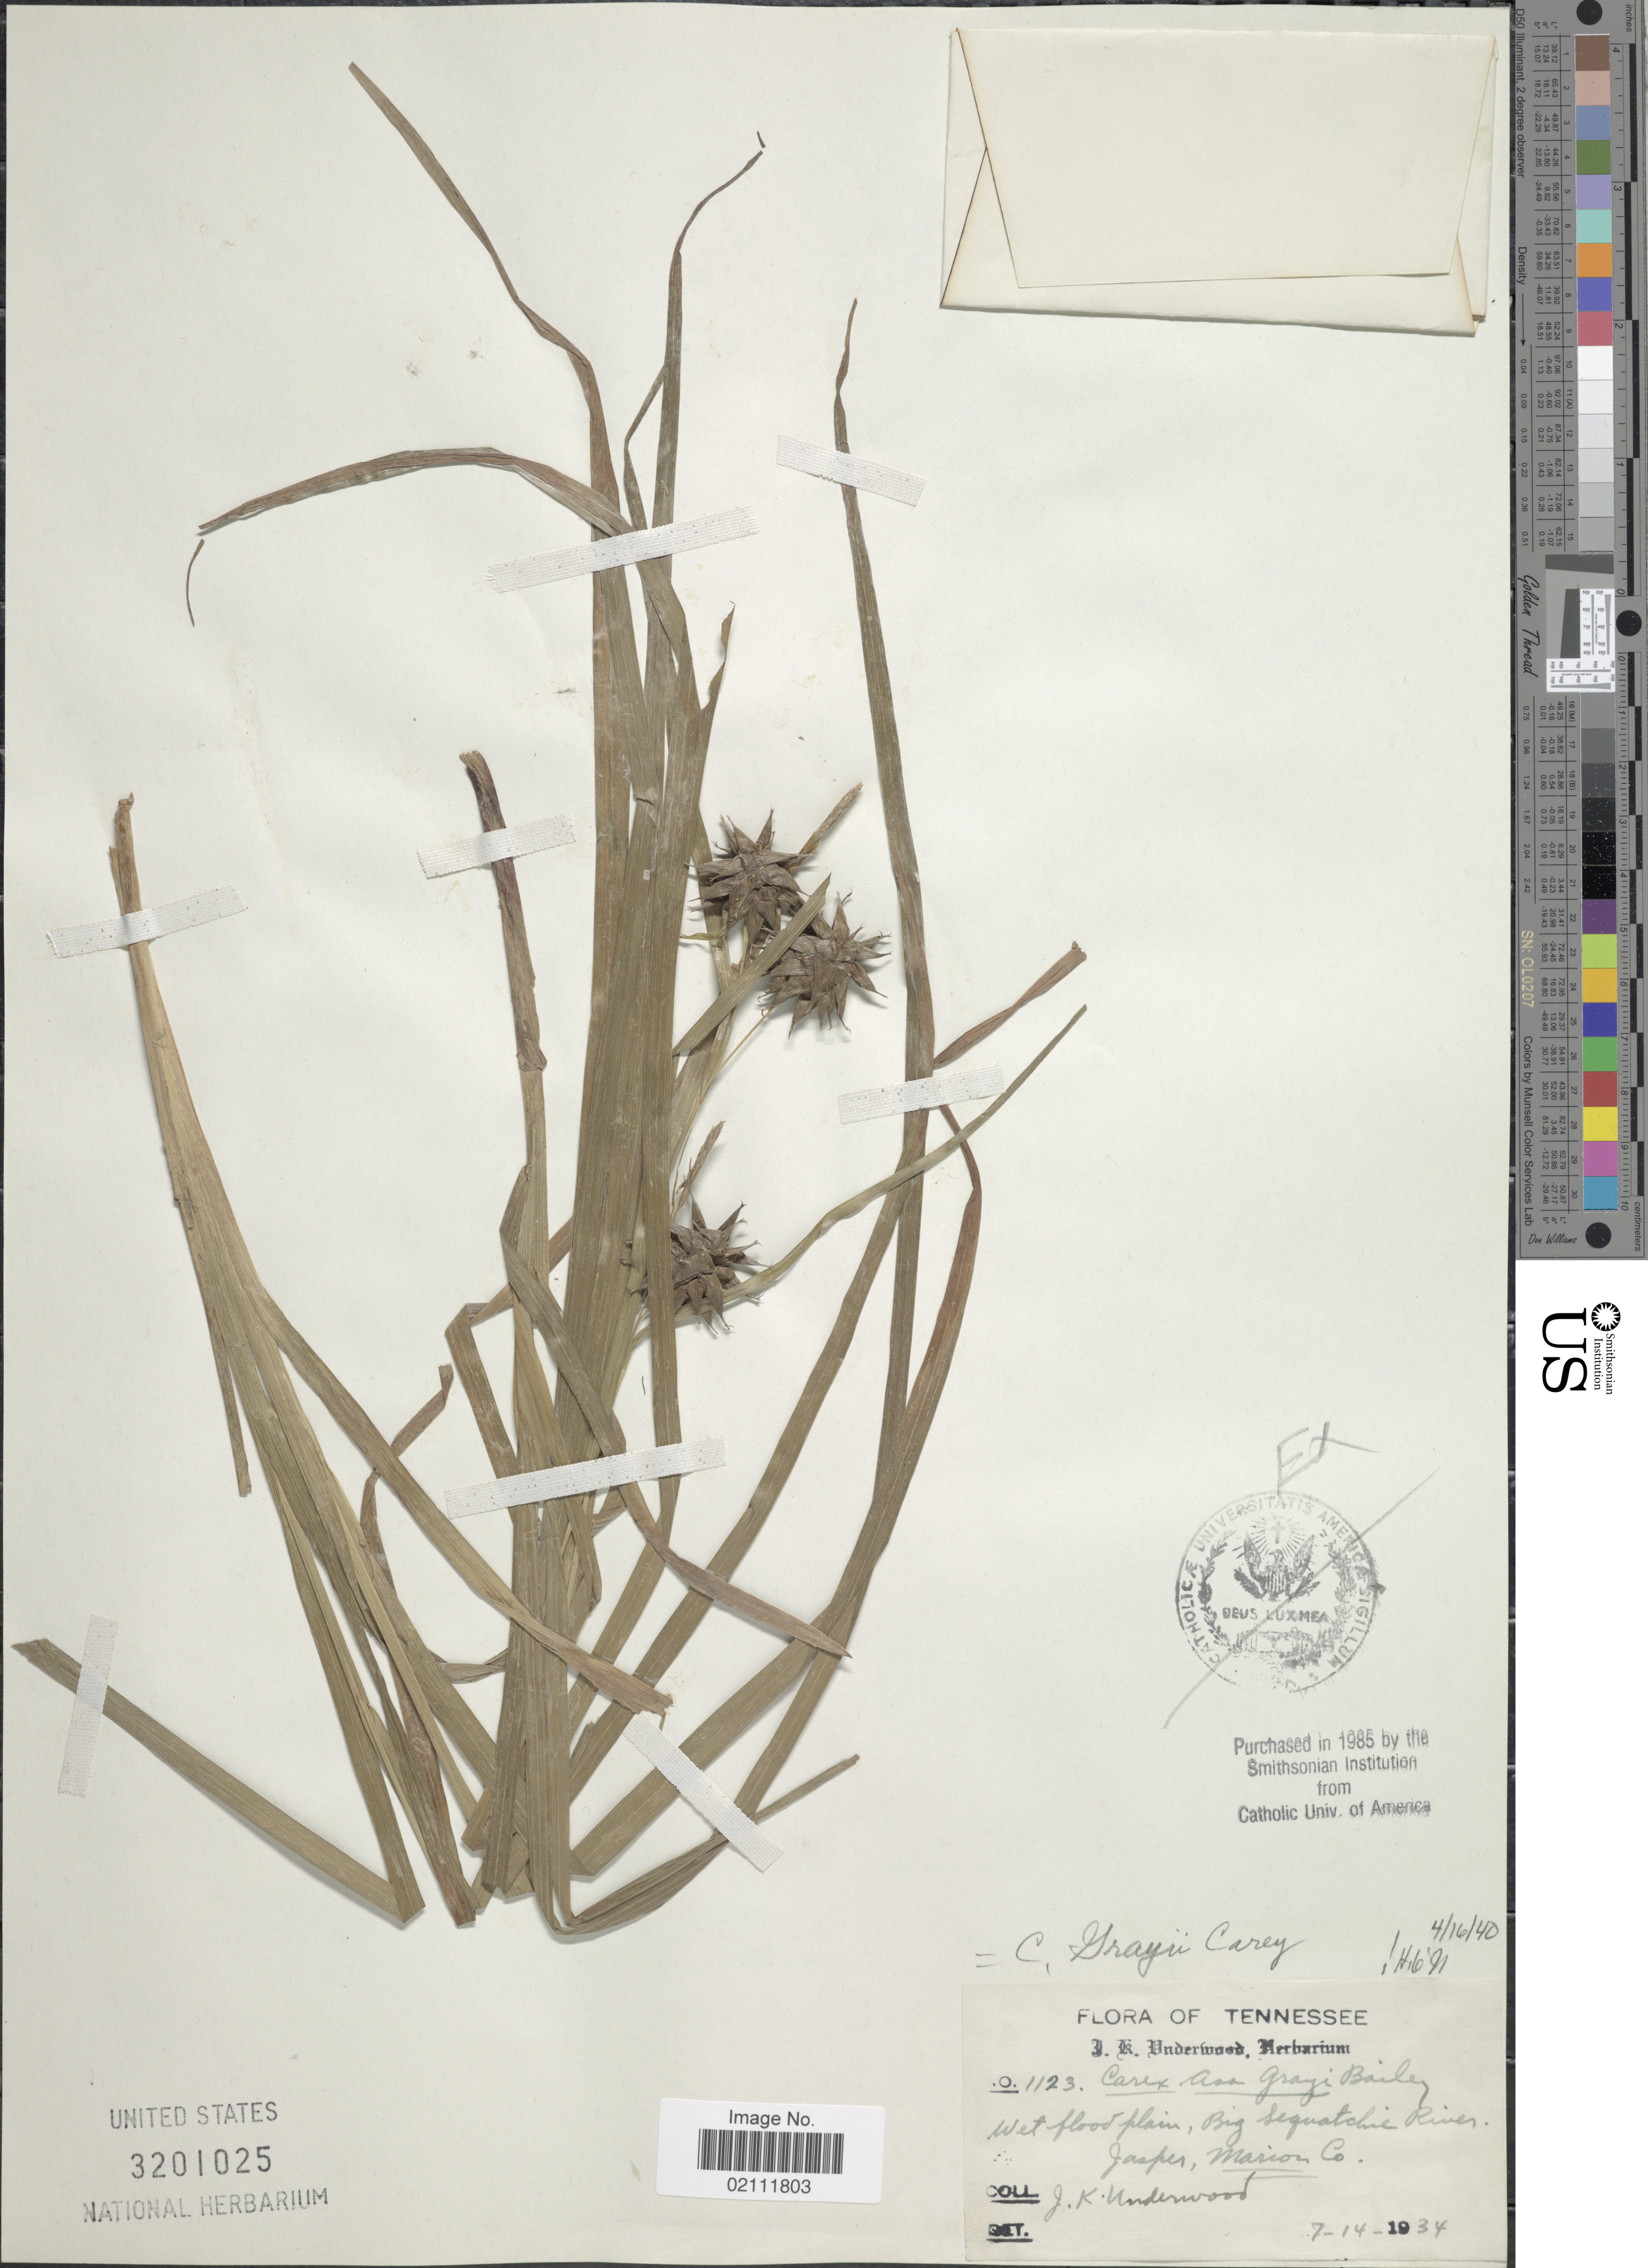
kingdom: Plantae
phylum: Tracheophyta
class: Liliopsida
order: Poales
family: Cyperaceae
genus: Carex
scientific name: Carex grayi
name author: J. Carey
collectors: J. K. Underwood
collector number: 1123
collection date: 1934-07-14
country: United States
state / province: Tennessee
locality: Wet floodplain, Big Sequatchie River, Jasper, Marion Co.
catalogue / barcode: US 3201025